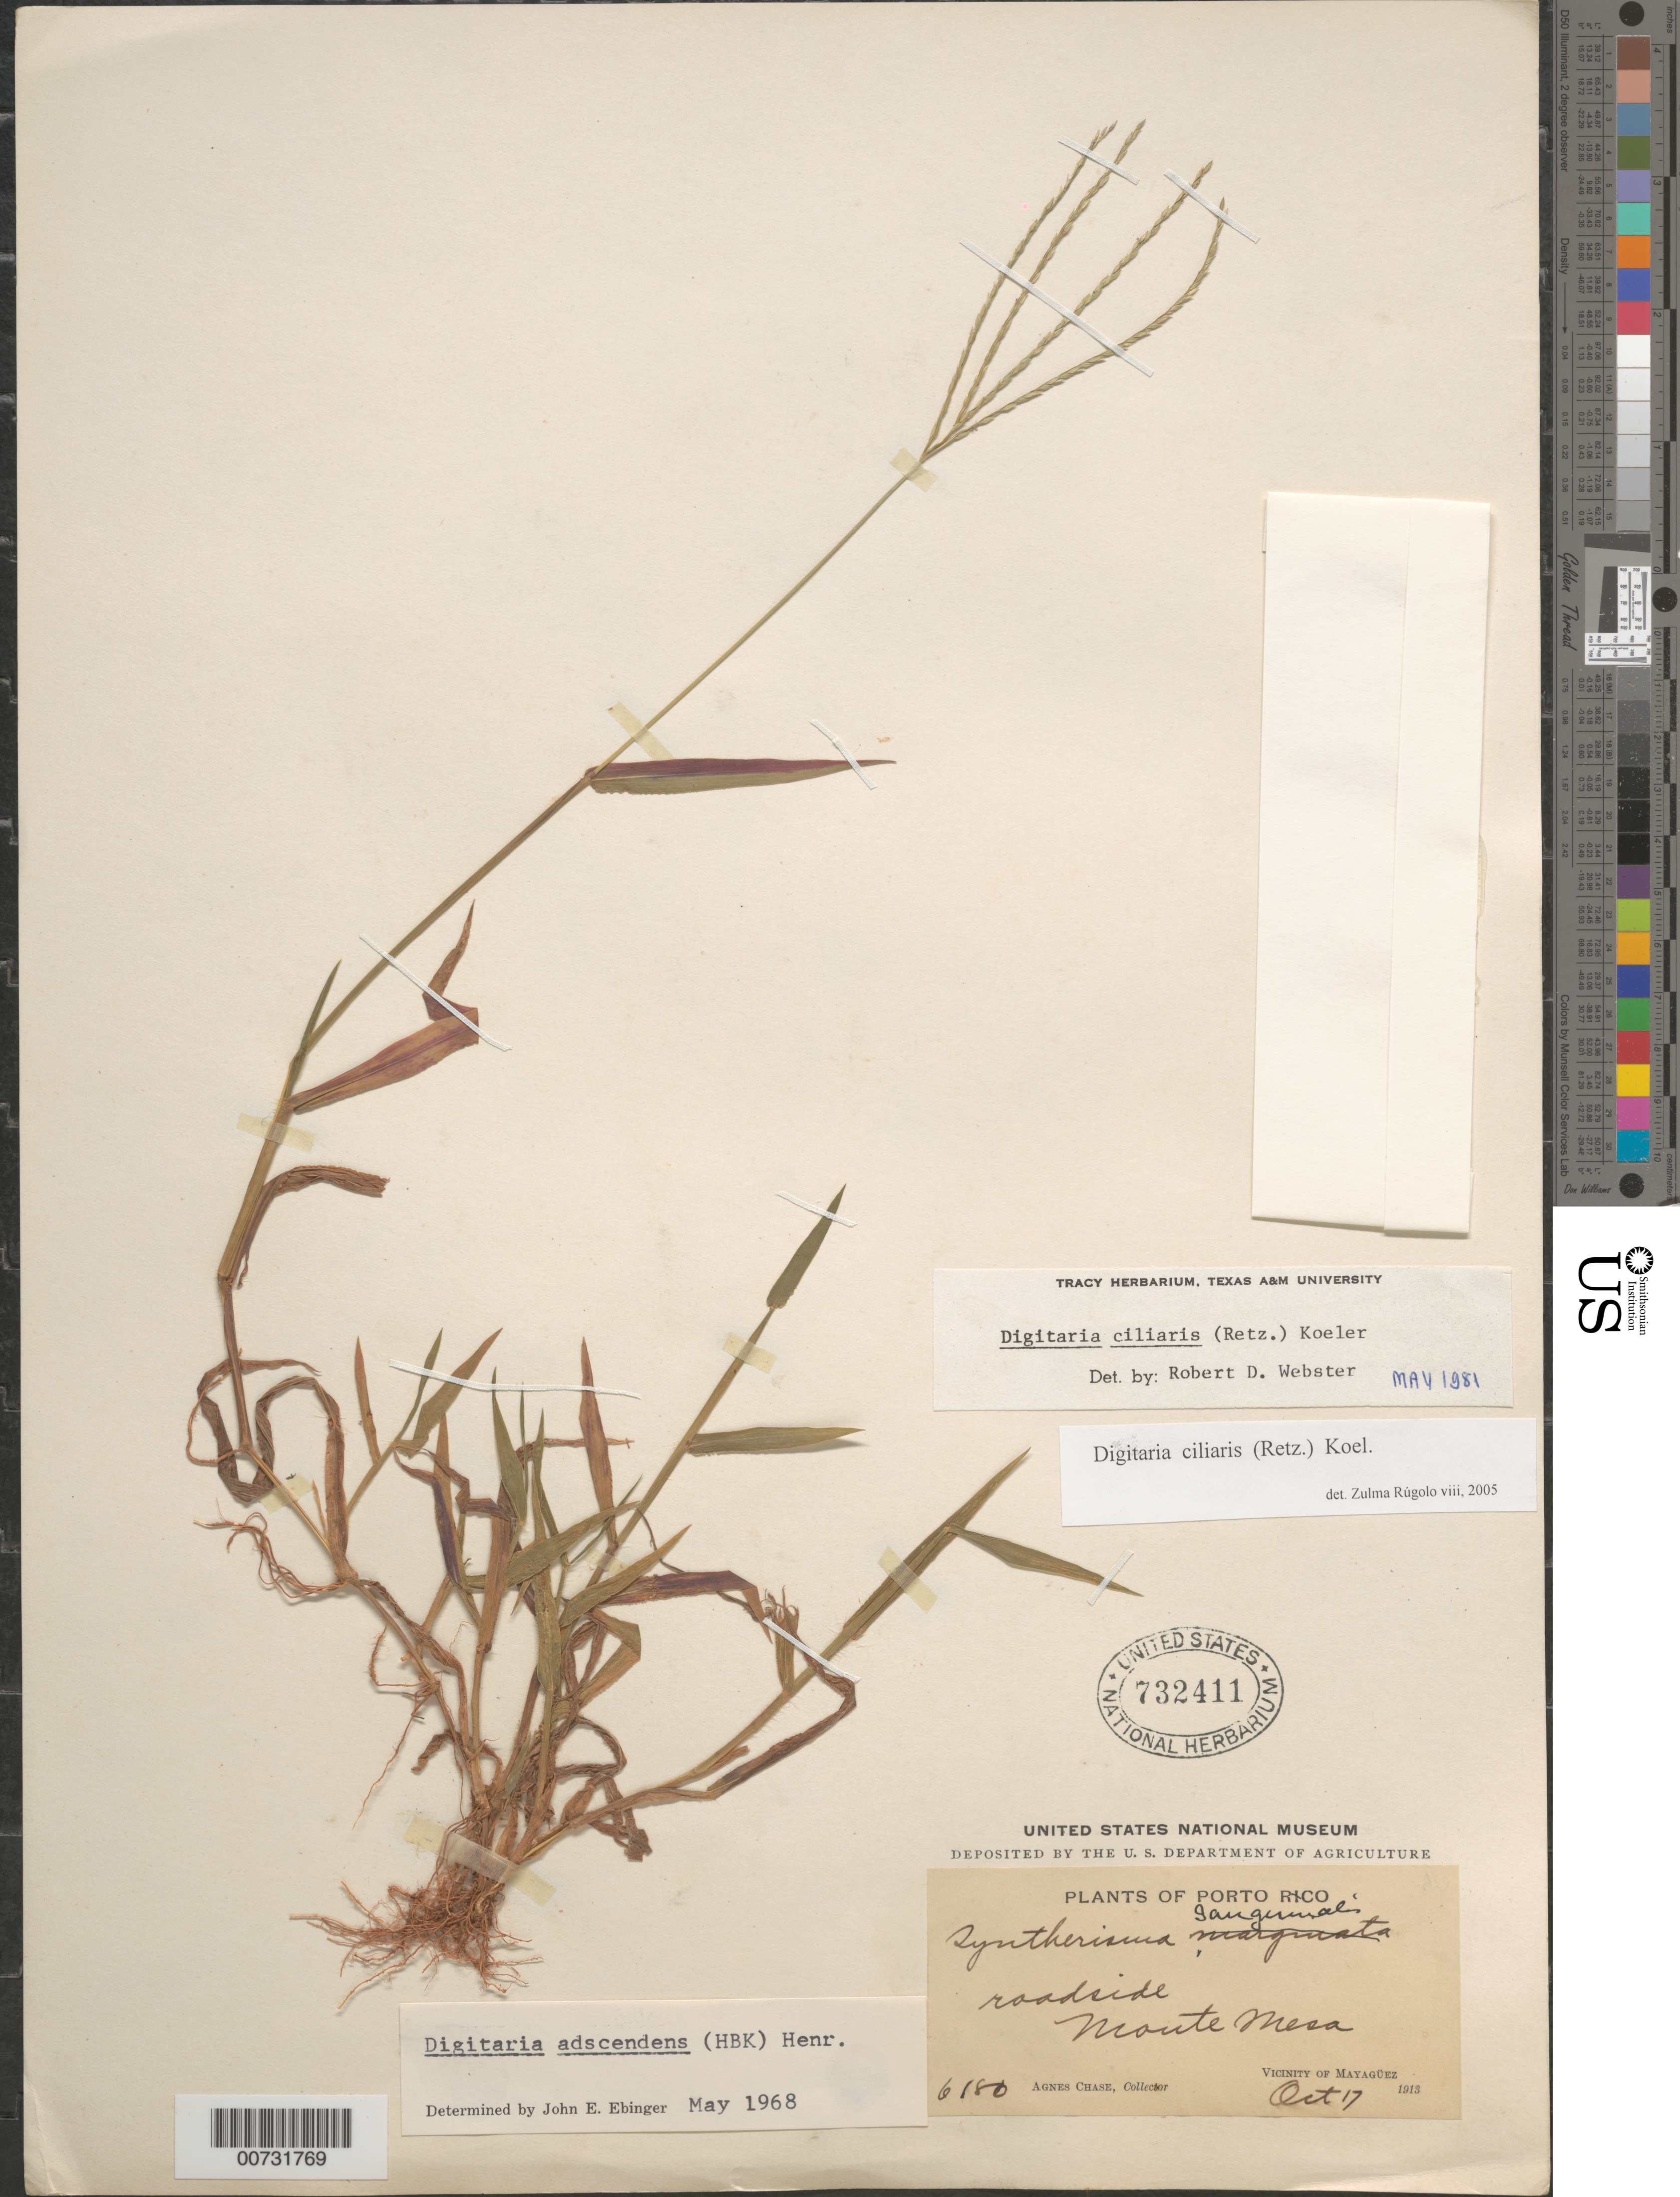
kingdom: Plantae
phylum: Tracheophyta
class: Liliopsida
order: Poales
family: Poaceae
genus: Digitaria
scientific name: Digitaria ciliaris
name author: (Retz.) Koeler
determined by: Webster, Robert D.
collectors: A. Chase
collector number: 6180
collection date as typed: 17 Oct 1913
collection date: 1913-10-17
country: Puerto Rico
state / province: Mayagüez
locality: Monte Mesa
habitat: Roadside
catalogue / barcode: US 732411